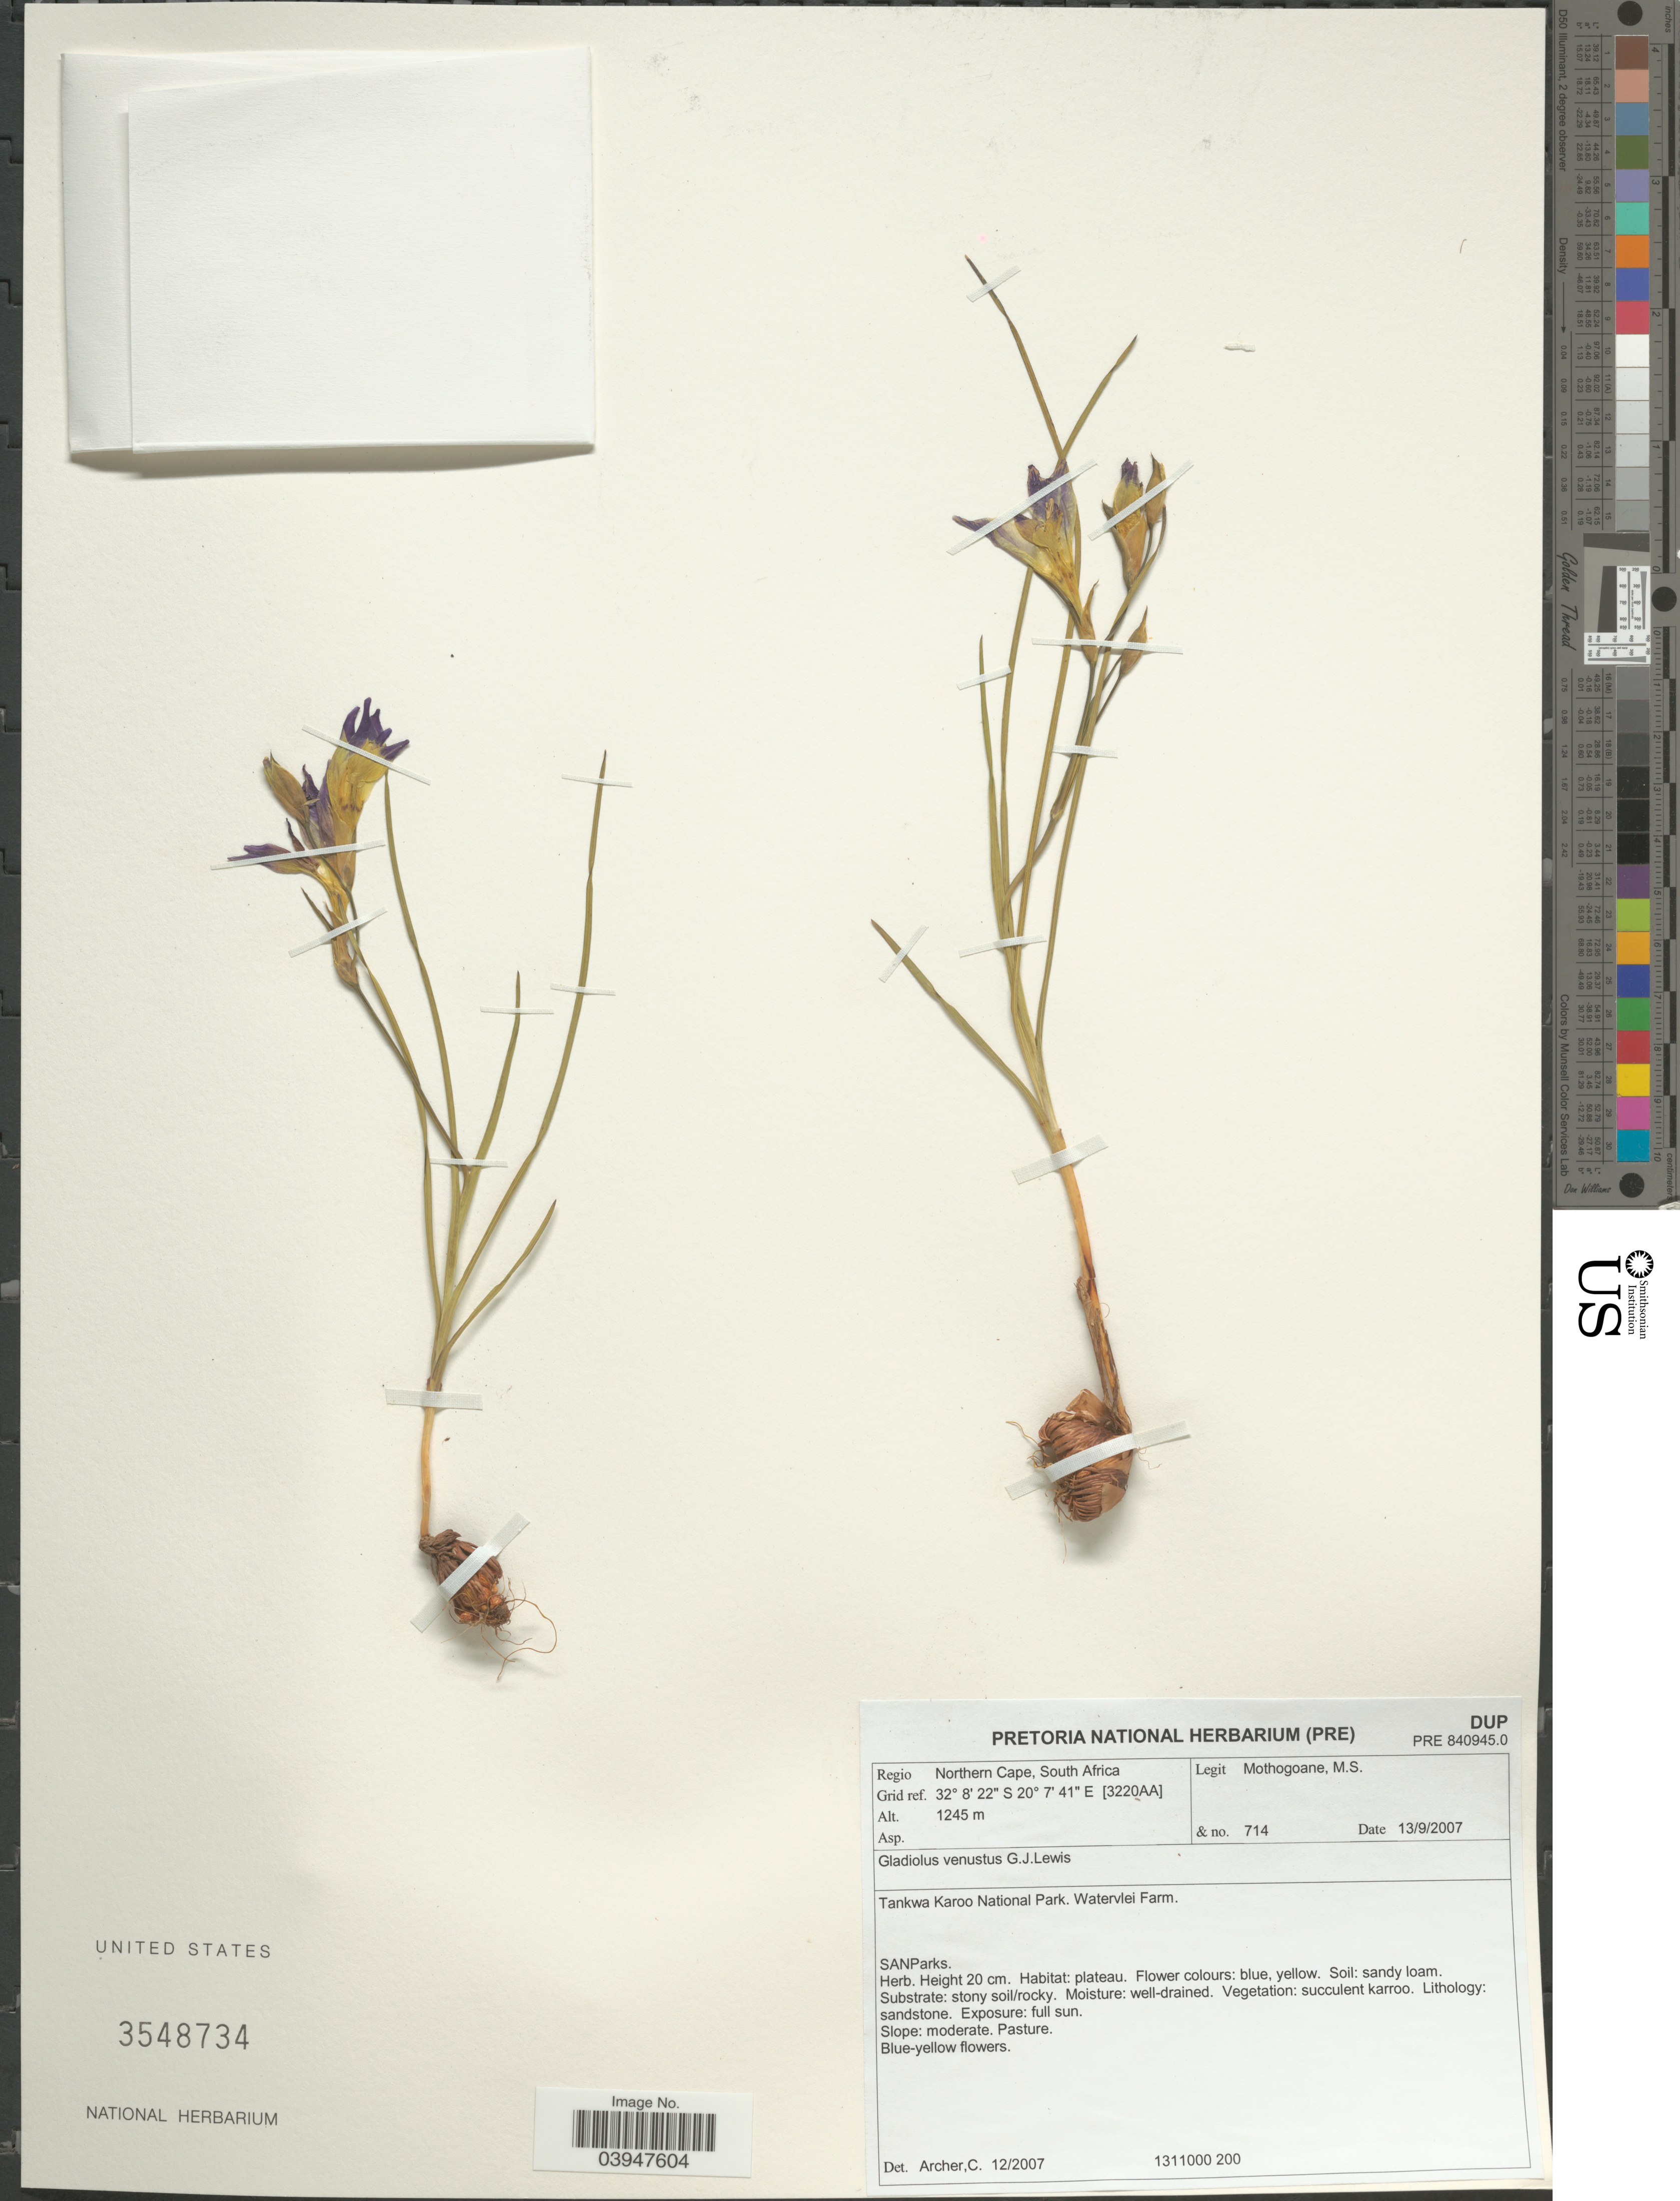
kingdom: Plantae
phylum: Tracheophyta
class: Liliopsida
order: Asparagales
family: Iridaceae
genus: Gladiolus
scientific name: Gladiolus venustus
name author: G.J. Lewis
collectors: M. Mothogoane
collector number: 714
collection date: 2007-09-13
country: South Africa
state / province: Northern Cape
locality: Regio Northern Cape, South Africa. Grid ref. [3220AA]. Tankwa Karoo National Park. Watervlei Farm. SanParks.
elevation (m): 1245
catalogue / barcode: US 3548734